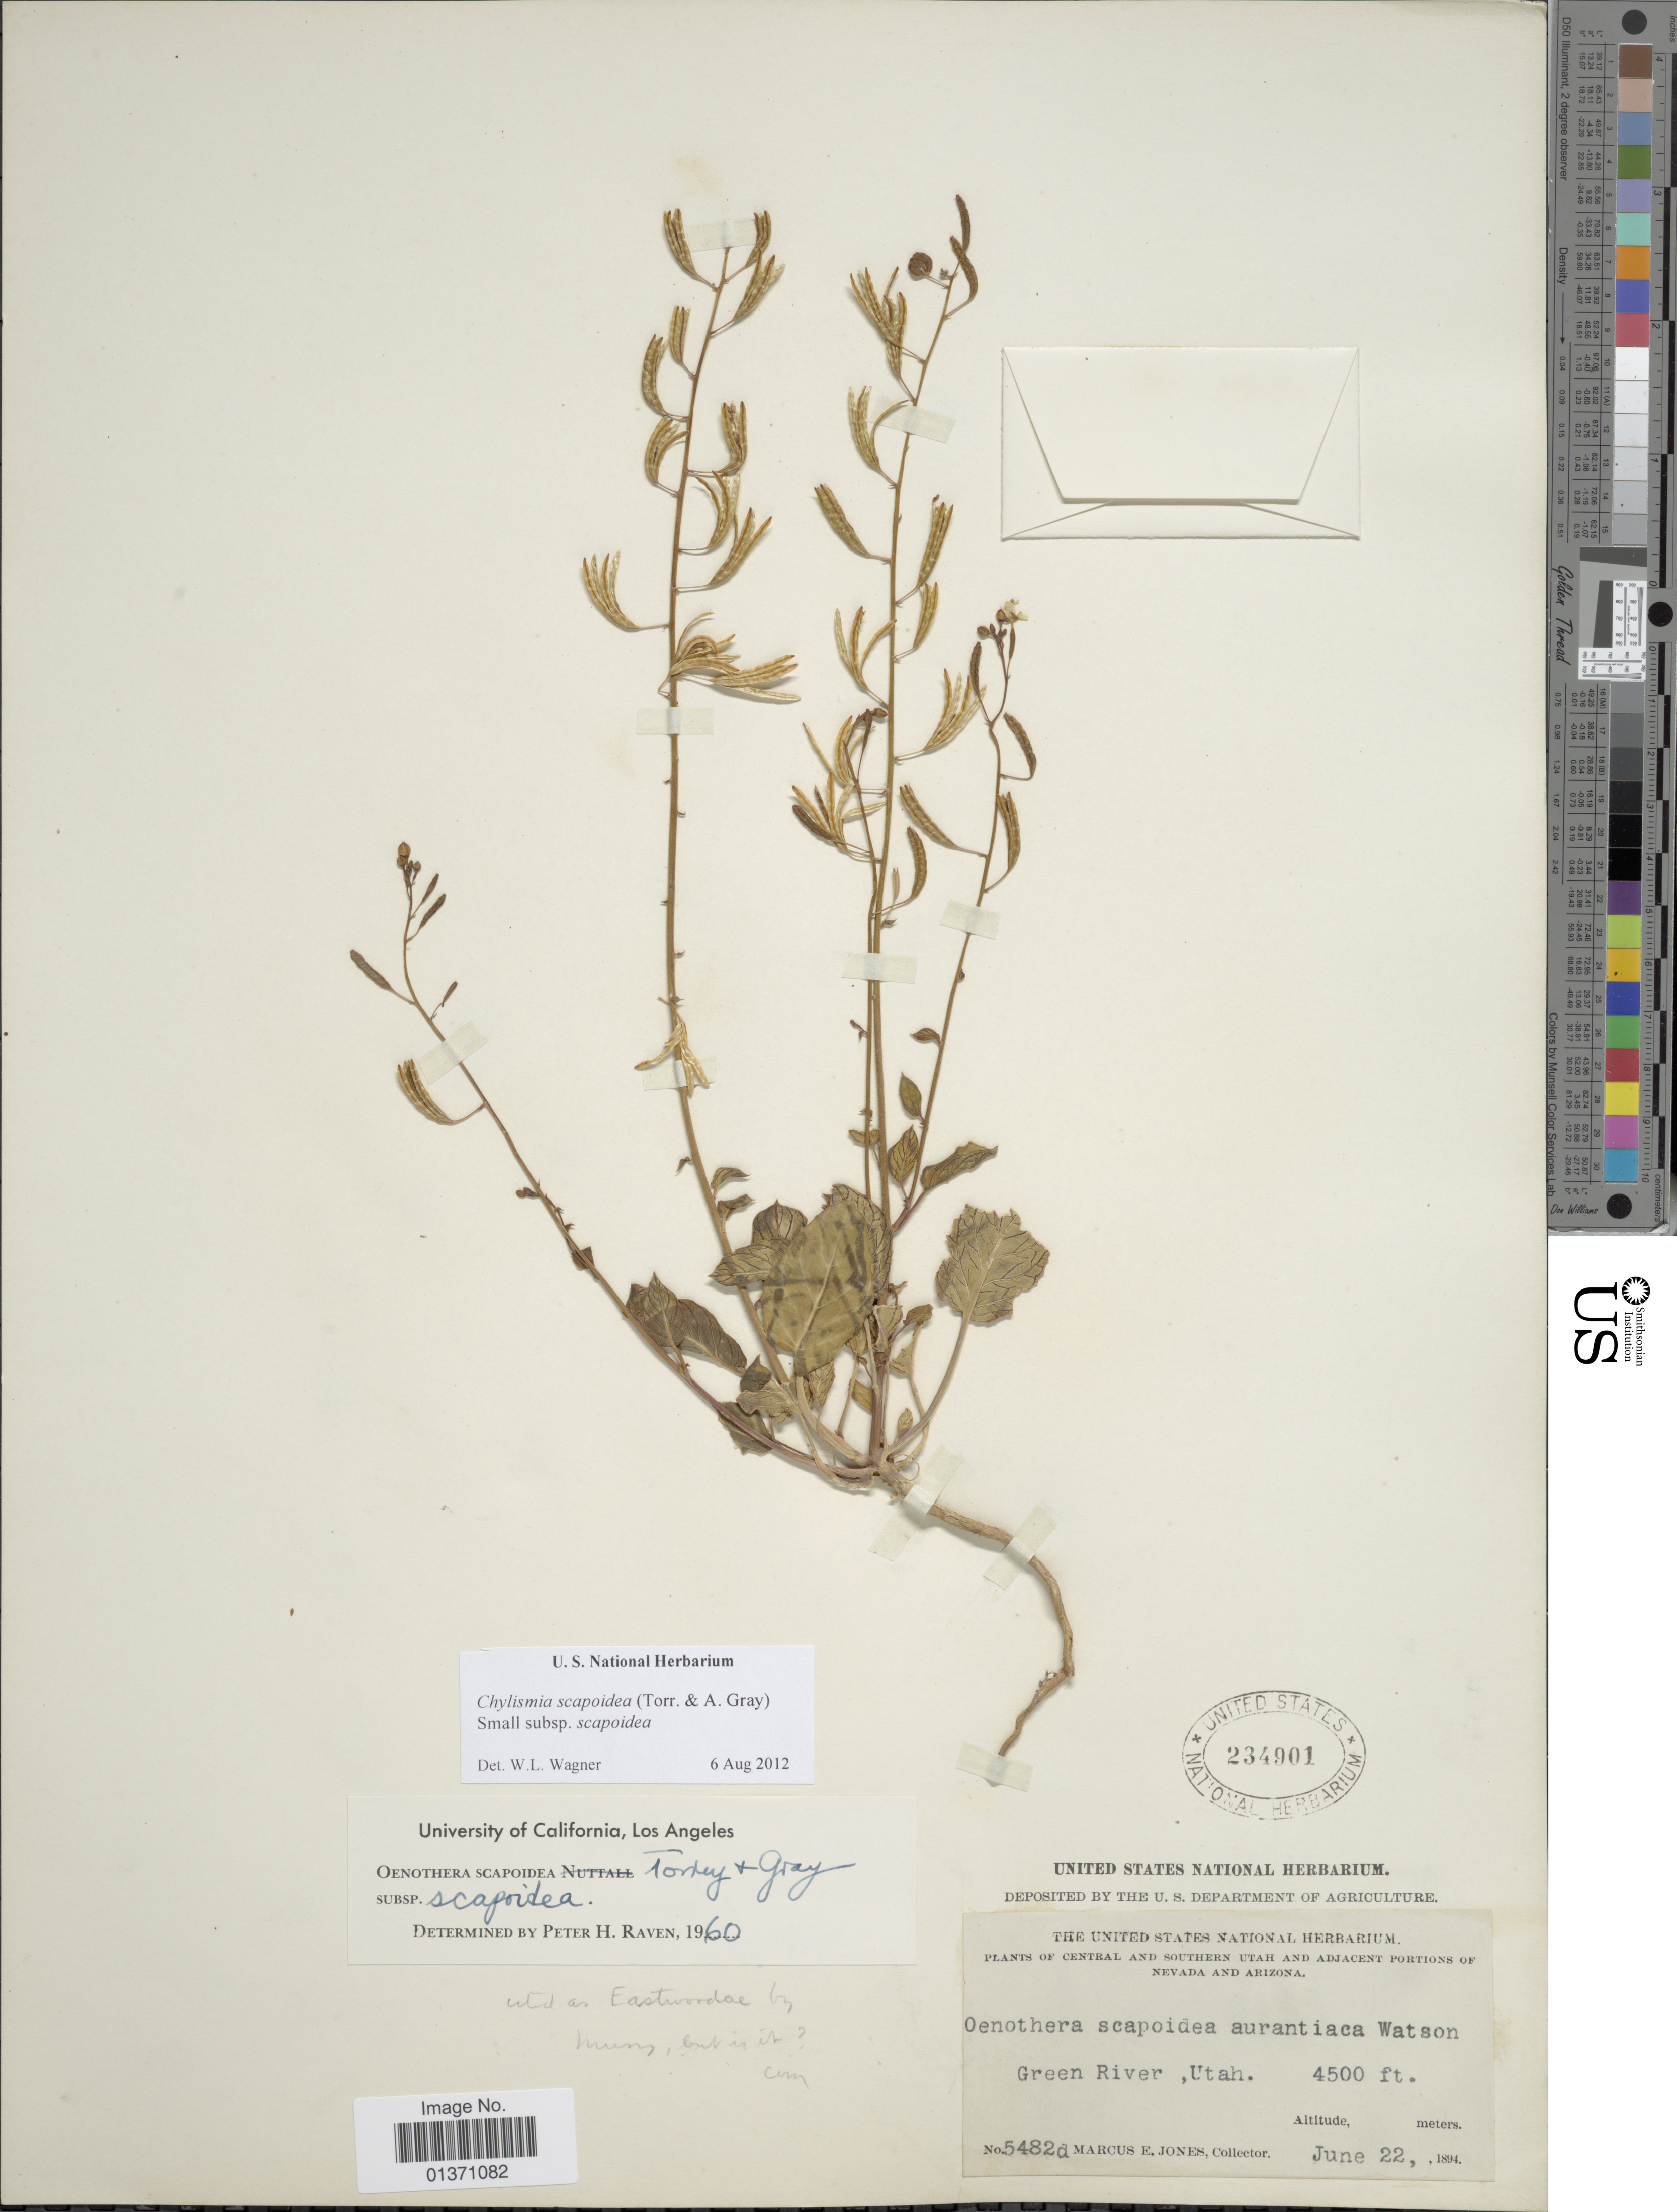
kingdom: Plantae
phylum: Tracheophyta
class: Magnoliopsida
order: Myrtales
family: Onagraceae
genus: Chylismia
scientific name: Chylismia scapoidea subsp. scapoidea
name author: (Torr. & A. Gray) Small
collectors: M. E. Jones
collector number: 5482d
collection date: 1894-06-22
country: United States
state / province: Utah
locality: Central and Southern Utah and Adjacent Portions of Nevada and Arizona, Green River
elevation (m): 1372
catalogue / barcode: US 234901